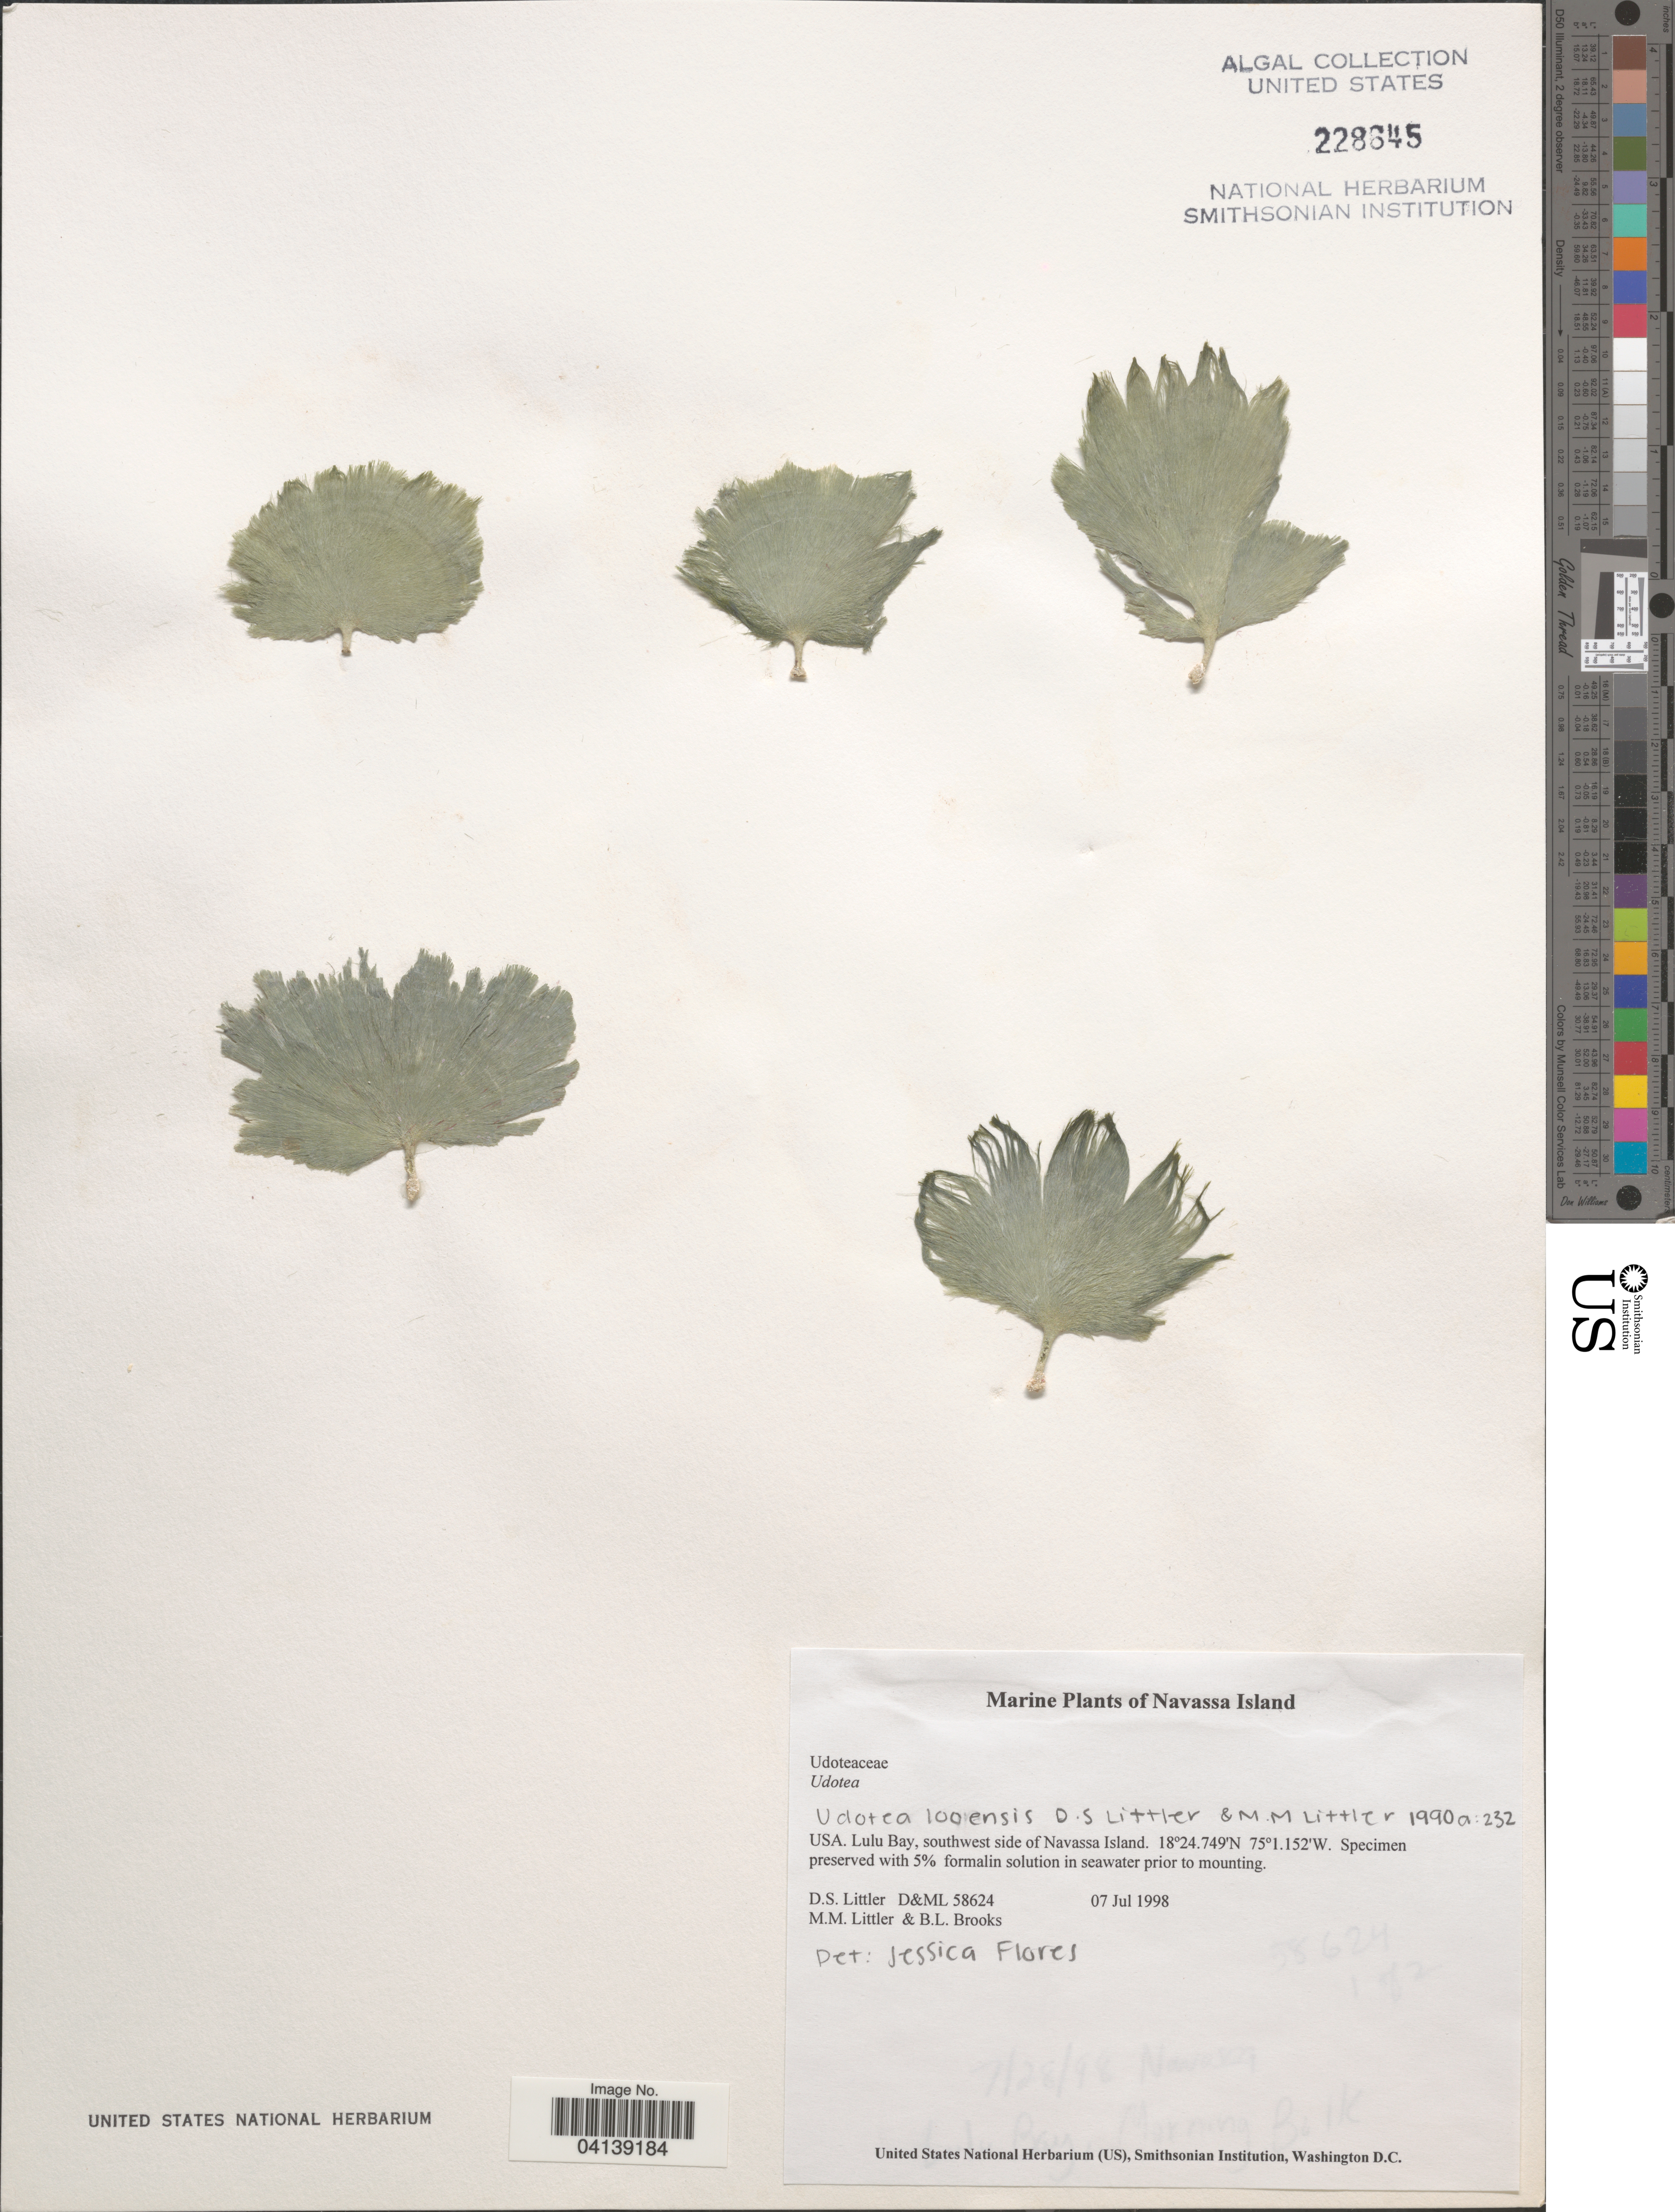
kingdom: Plantae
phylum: Chlorophyta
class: Ulvophyceae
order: Bryopsidales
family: Udoteaceae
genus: Udotea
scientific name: Udotea looensis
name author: D.S. Littler & Littler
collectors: D. S. Littler & B. Brooks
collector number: D&ML58624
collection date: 1998-07-07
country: Navassa Island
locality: Navassa Island. Lulu Bay, southwest side of Navassa Island.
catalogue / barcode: US 228645